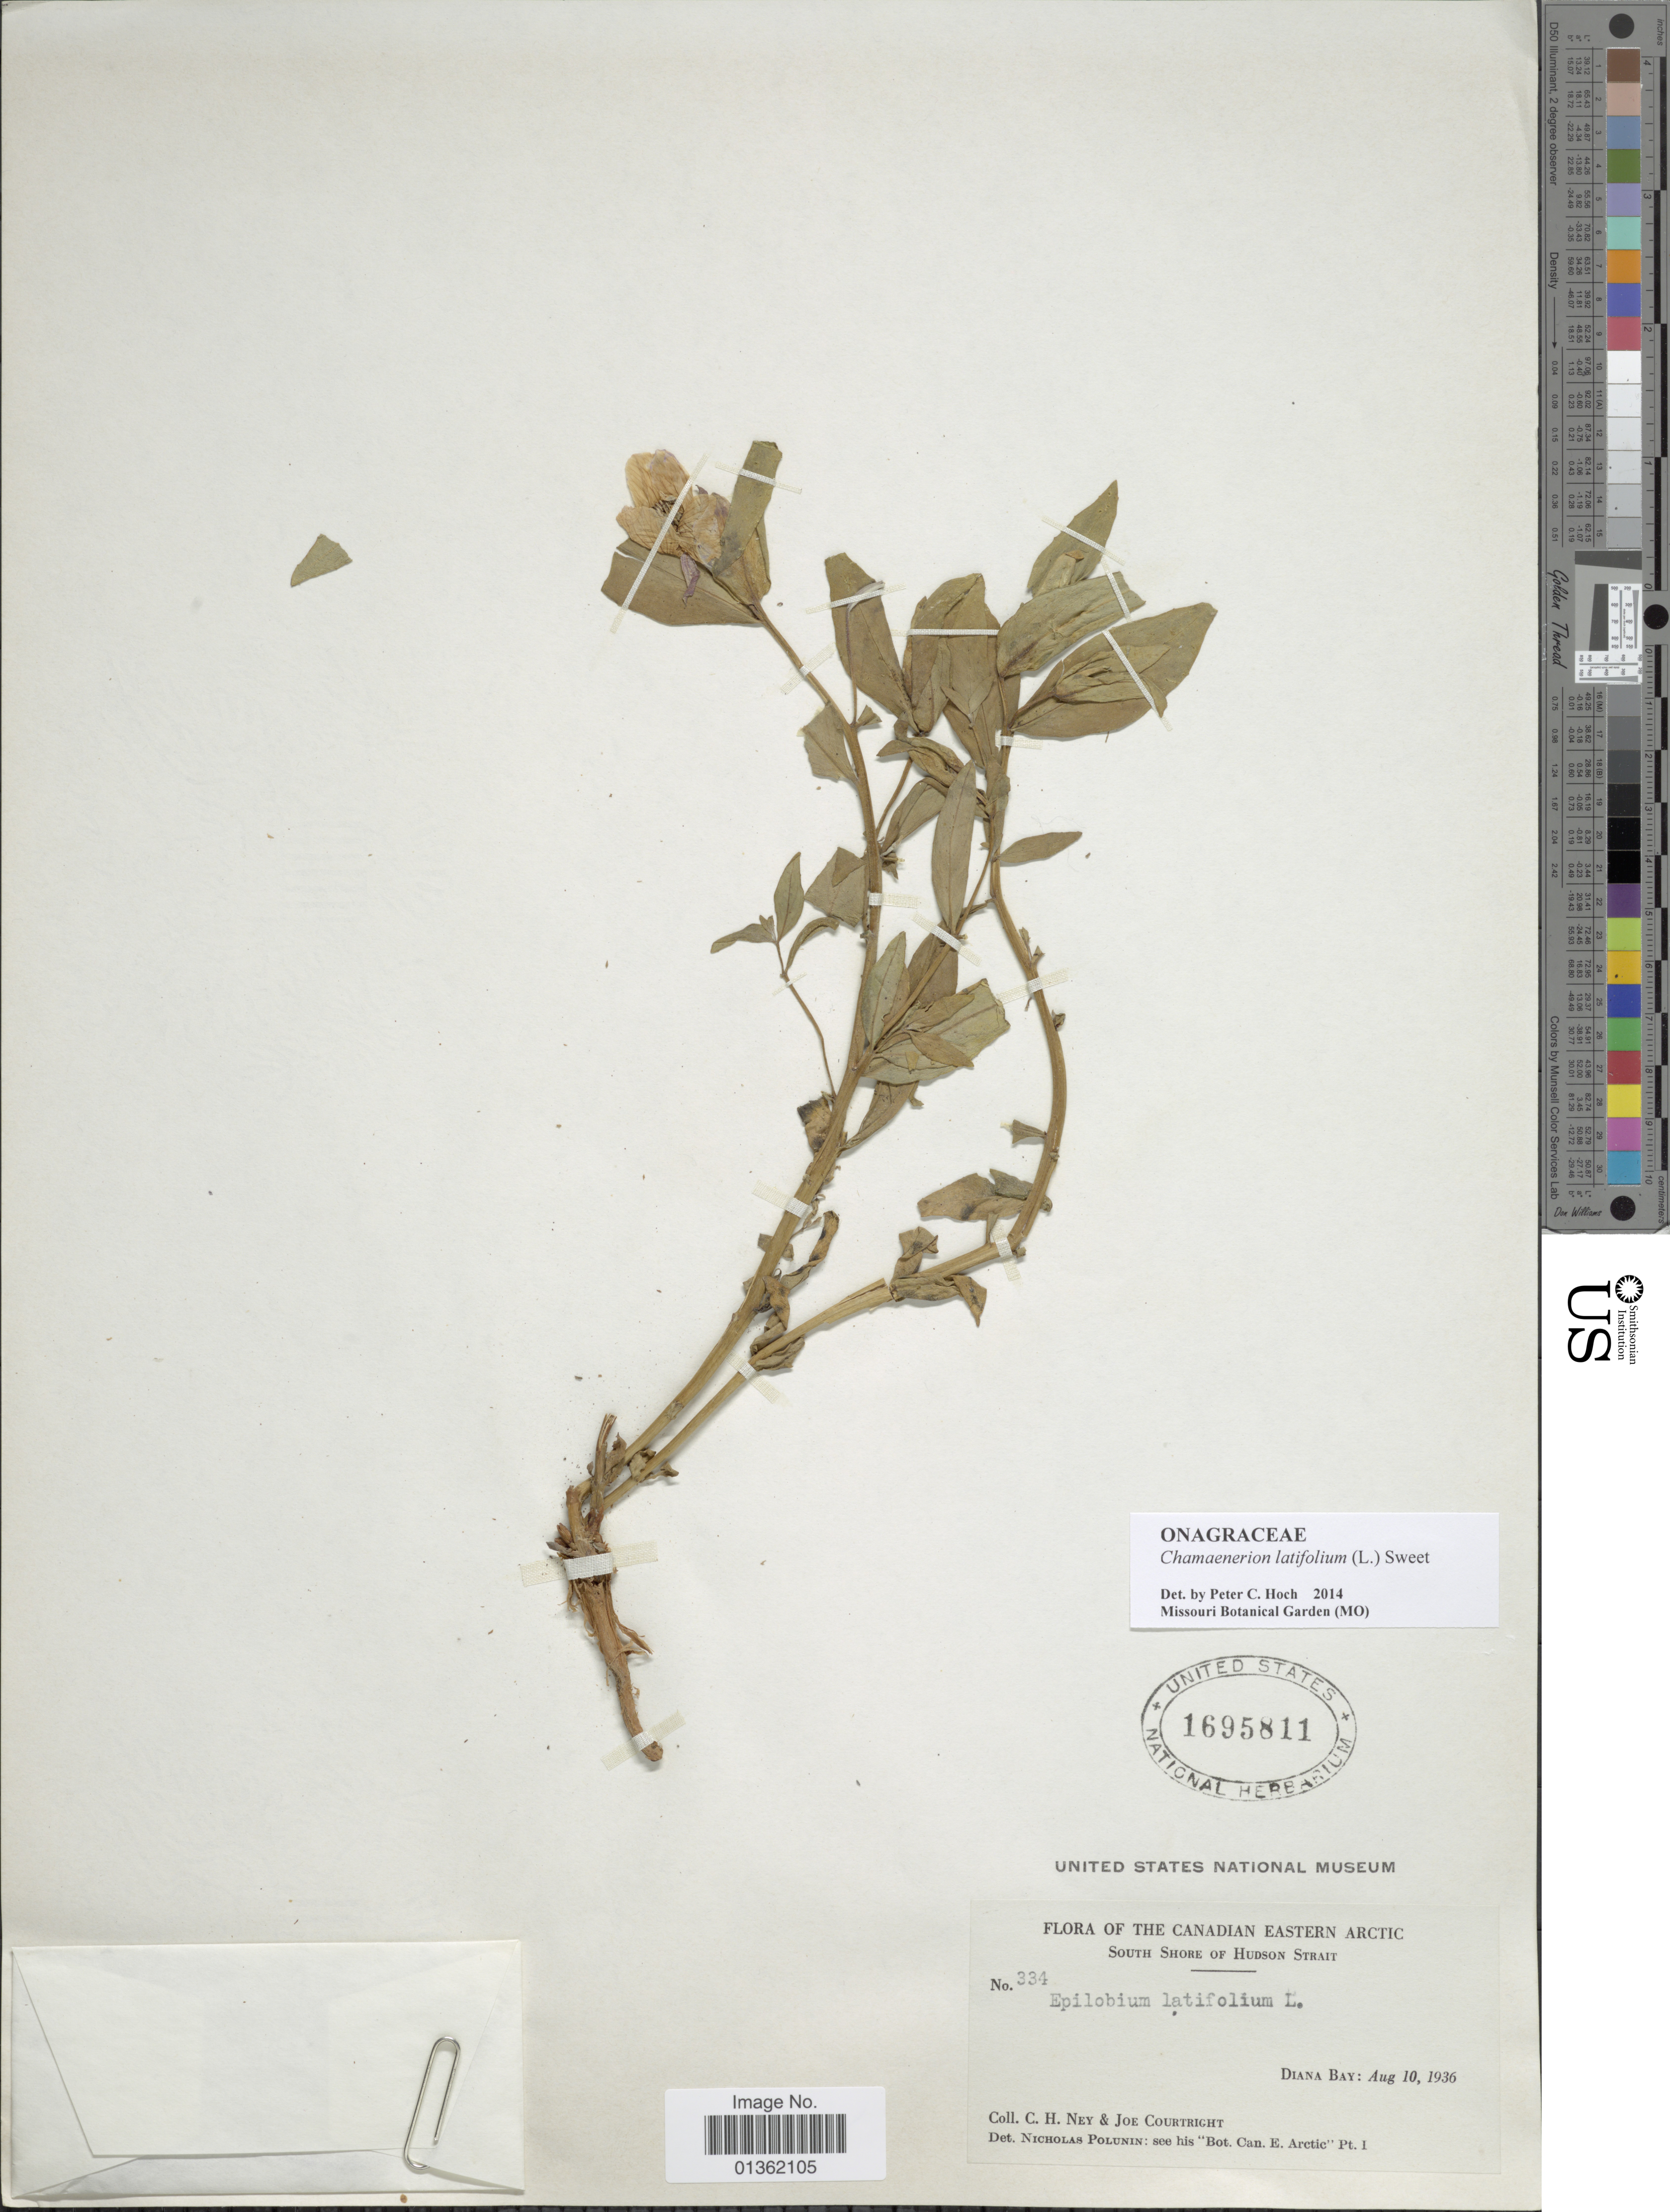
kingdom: Plantae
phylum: Tracheophyta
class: Magnoliopsida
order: Myrtales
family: Onagraceae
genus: Chamaenerion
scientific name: Chamaenerion latifolium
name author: (L.) Th. Fr. & Lange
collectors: C. Ney & J. Courtright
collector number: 334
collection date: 1936-08-10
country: Canada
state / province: Quebec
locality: Canadian Eastern Arctic. South Shore of Hudson Strait. Diana Bay.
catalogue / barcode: US 1695811